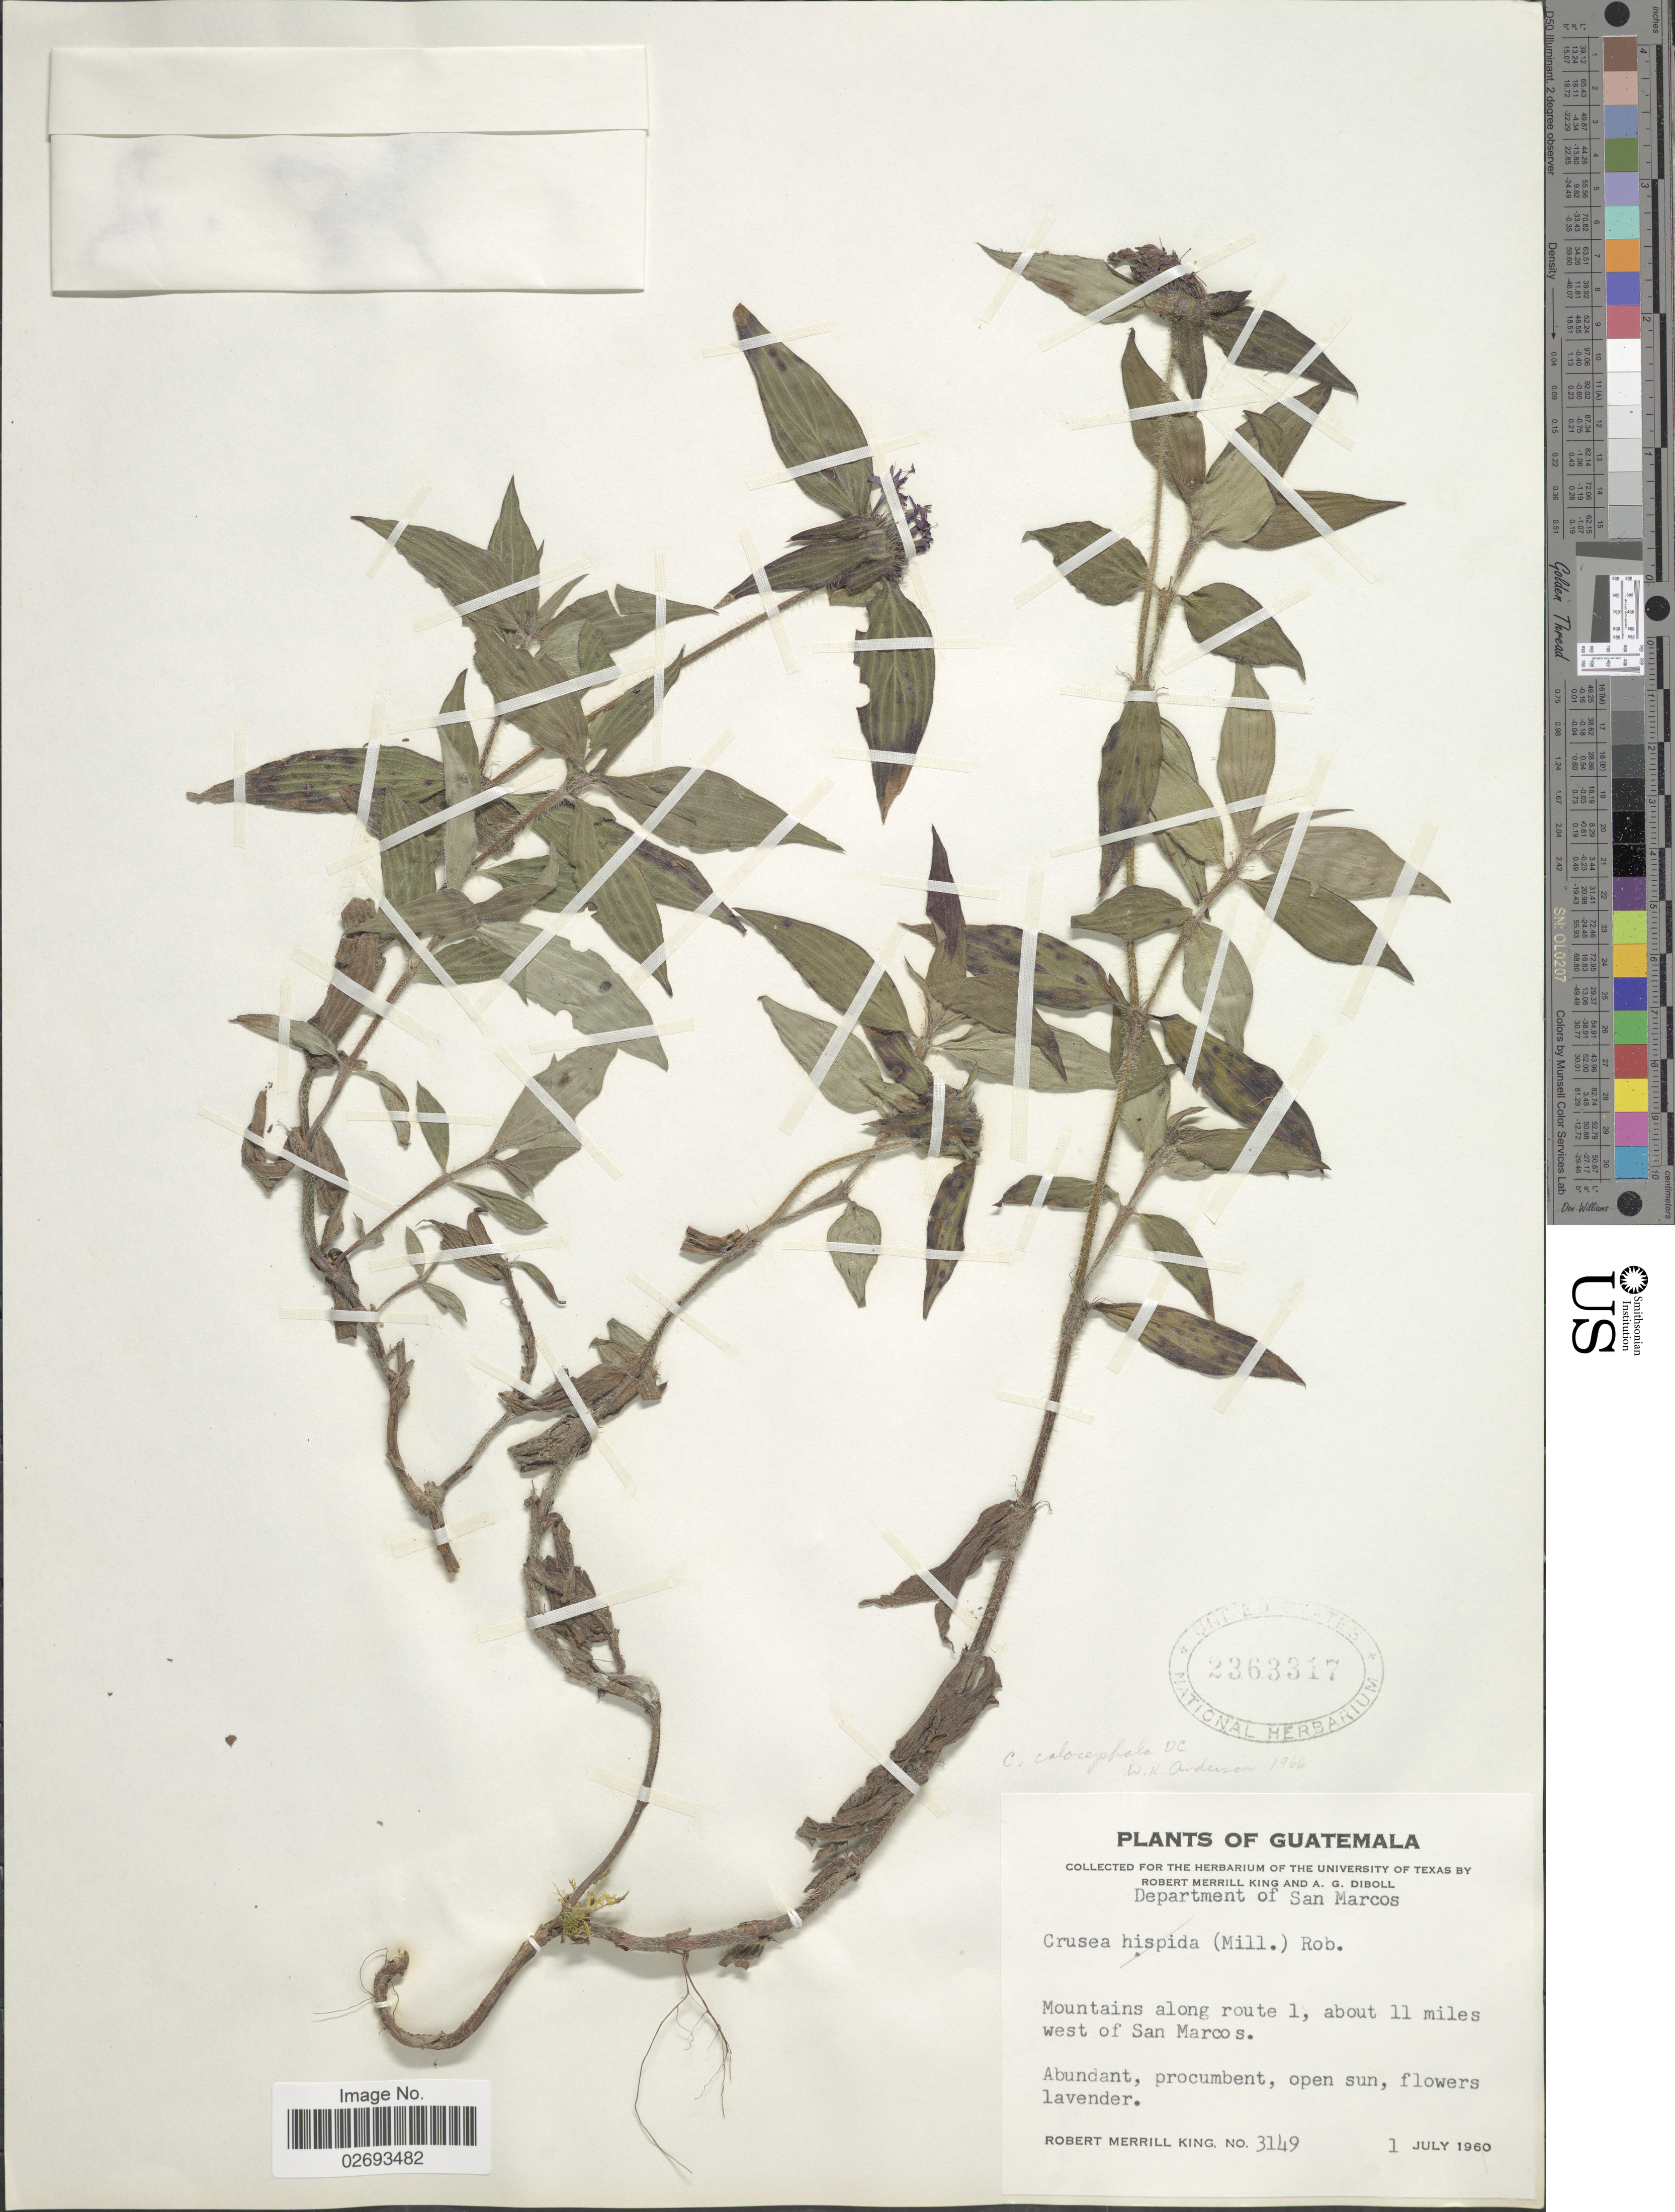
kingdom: Plantae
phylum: Tracheophyta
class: Magnoliopsida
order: Gentianales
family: Rubiaceae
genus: Crusea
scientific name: Crusea calocephala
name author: DC.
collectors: R. M. King & A. Diboll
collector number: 3149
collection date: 1960-07-01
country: Guatemala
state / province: San Marcos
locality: Mountains along route 1, about 11 miles west of San Marcos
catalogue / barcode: US 2363317